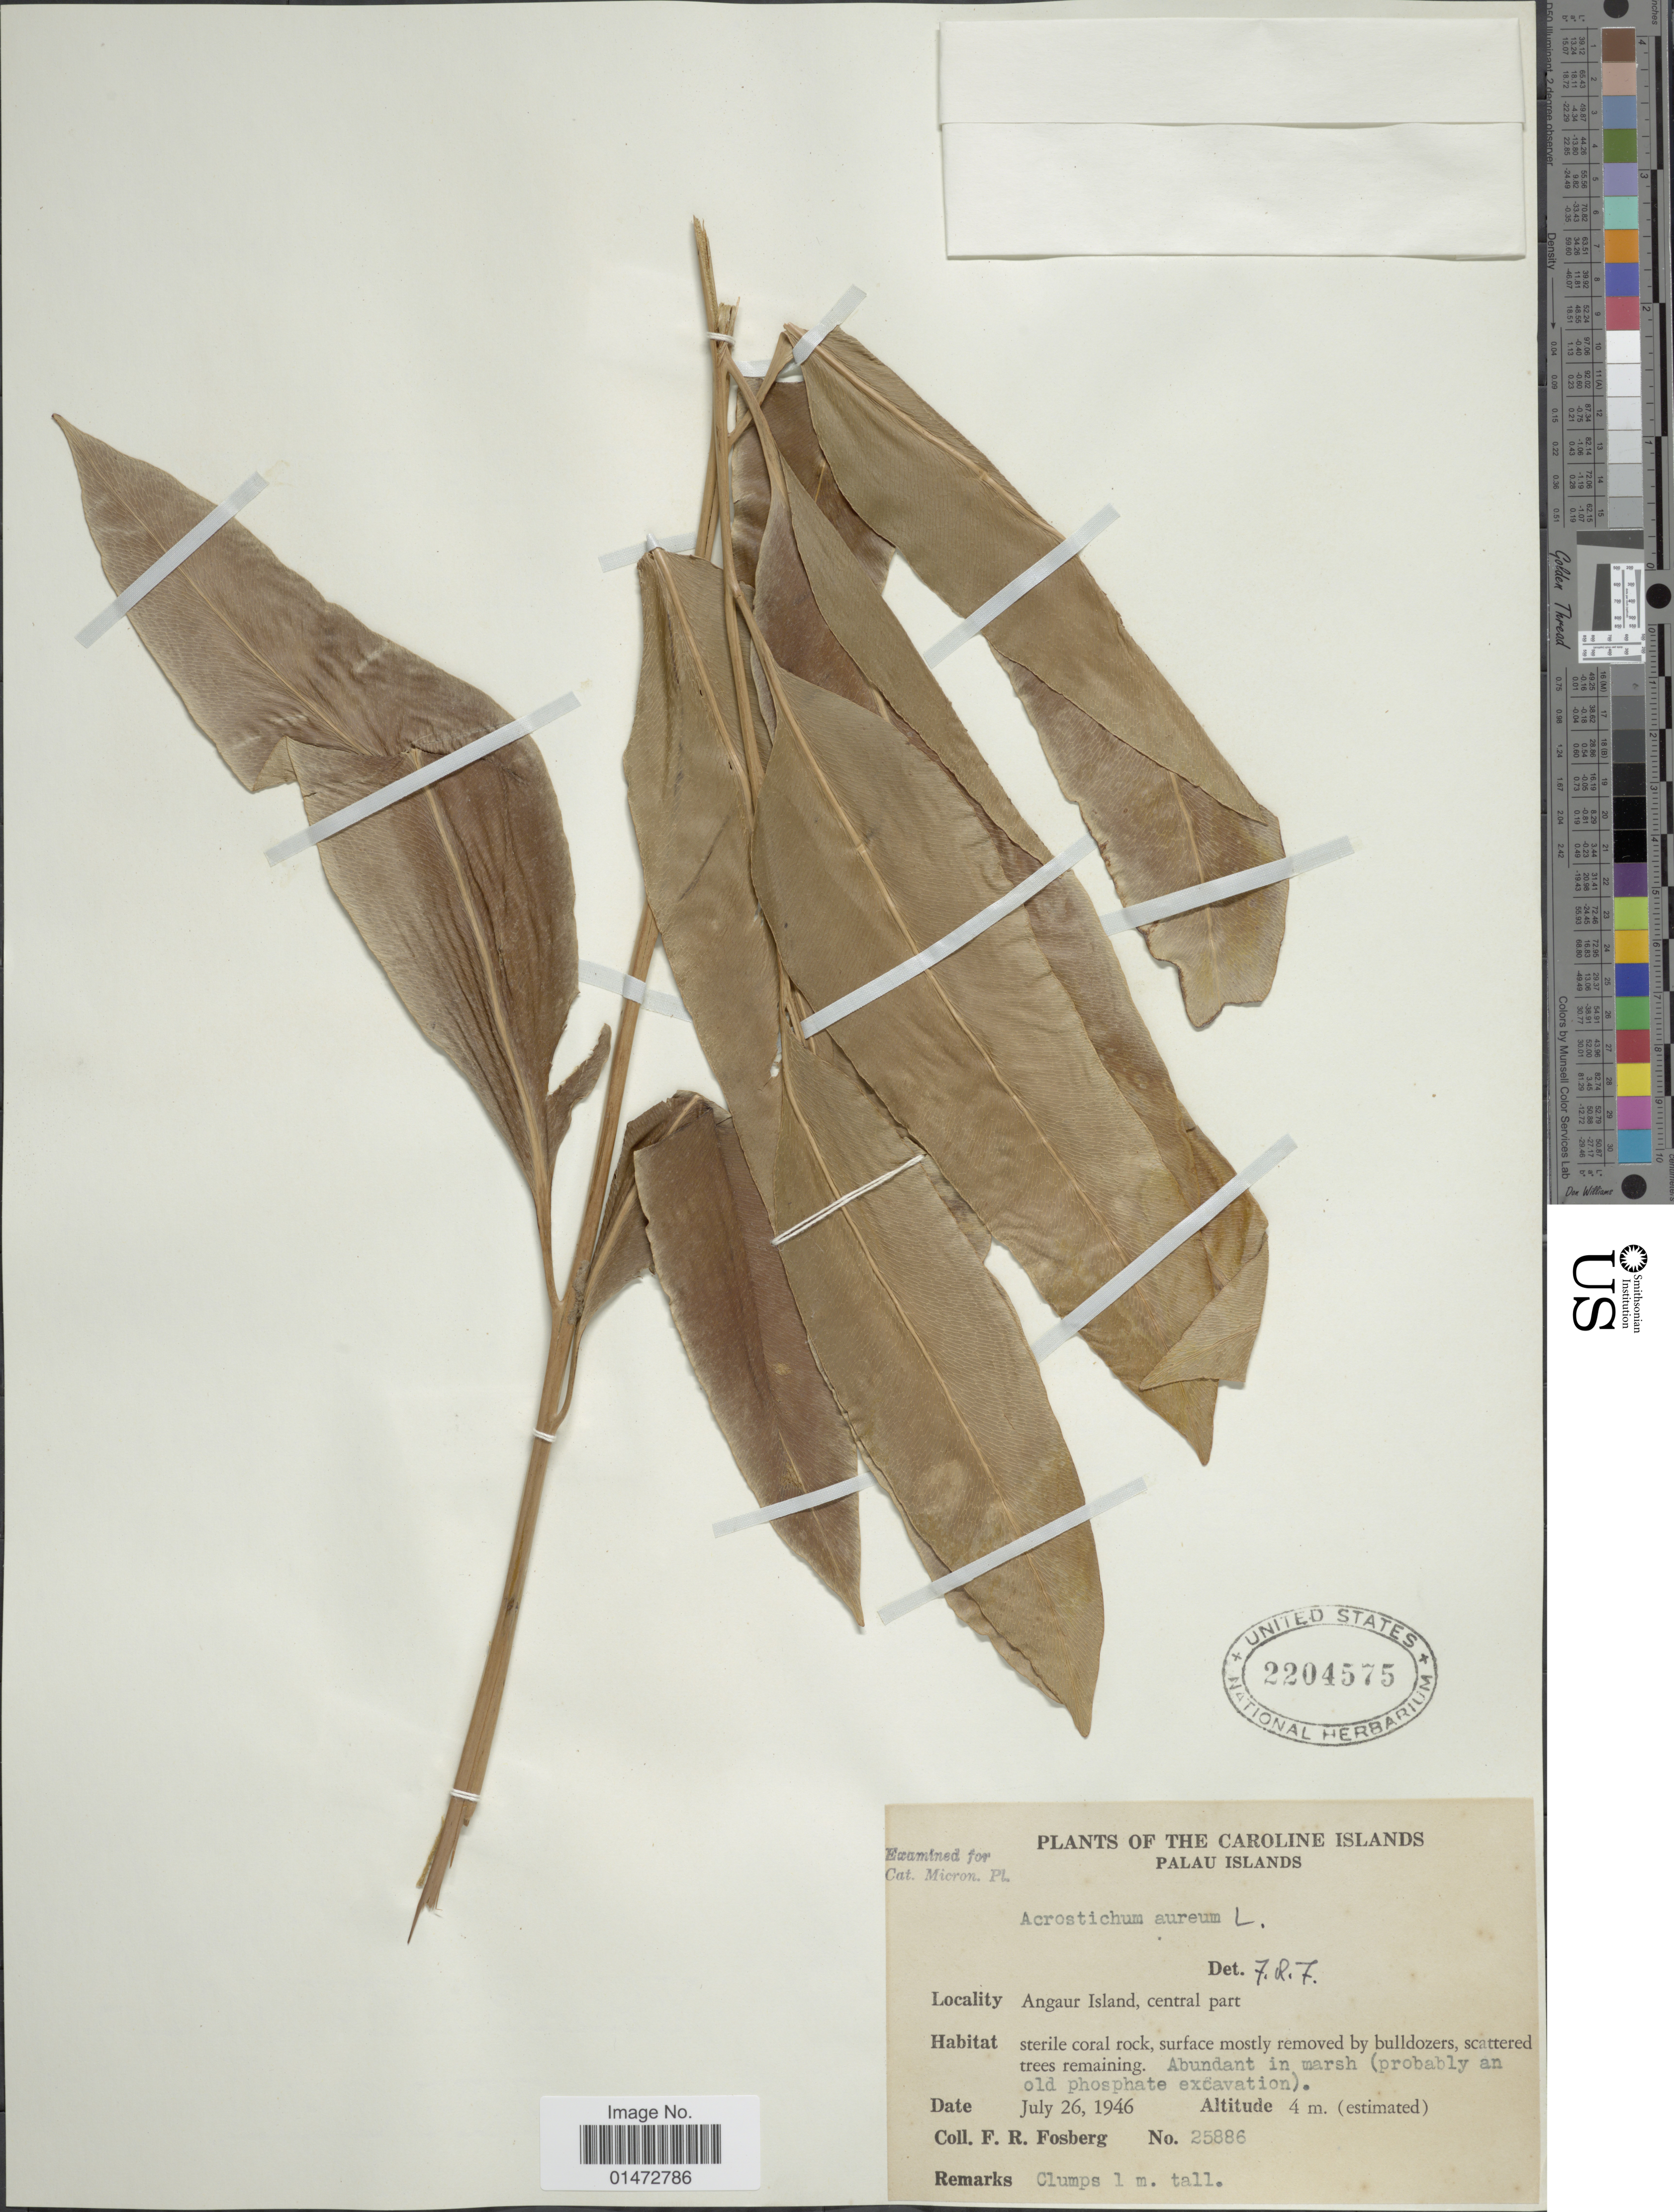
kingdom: Plantae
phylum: Tracheophyta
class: Polypodiopsida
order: Polypodiales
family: Pteridaceae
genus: Acrostichum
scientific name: Acrostichum aureum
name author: L.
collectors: F. R. Fosberg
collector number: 25886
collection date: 1946-07-26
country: Palau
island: Ngeaur [Angaur]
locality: Palau Islands. Angaur Island, central part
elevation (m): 4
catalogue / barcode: US 2204575